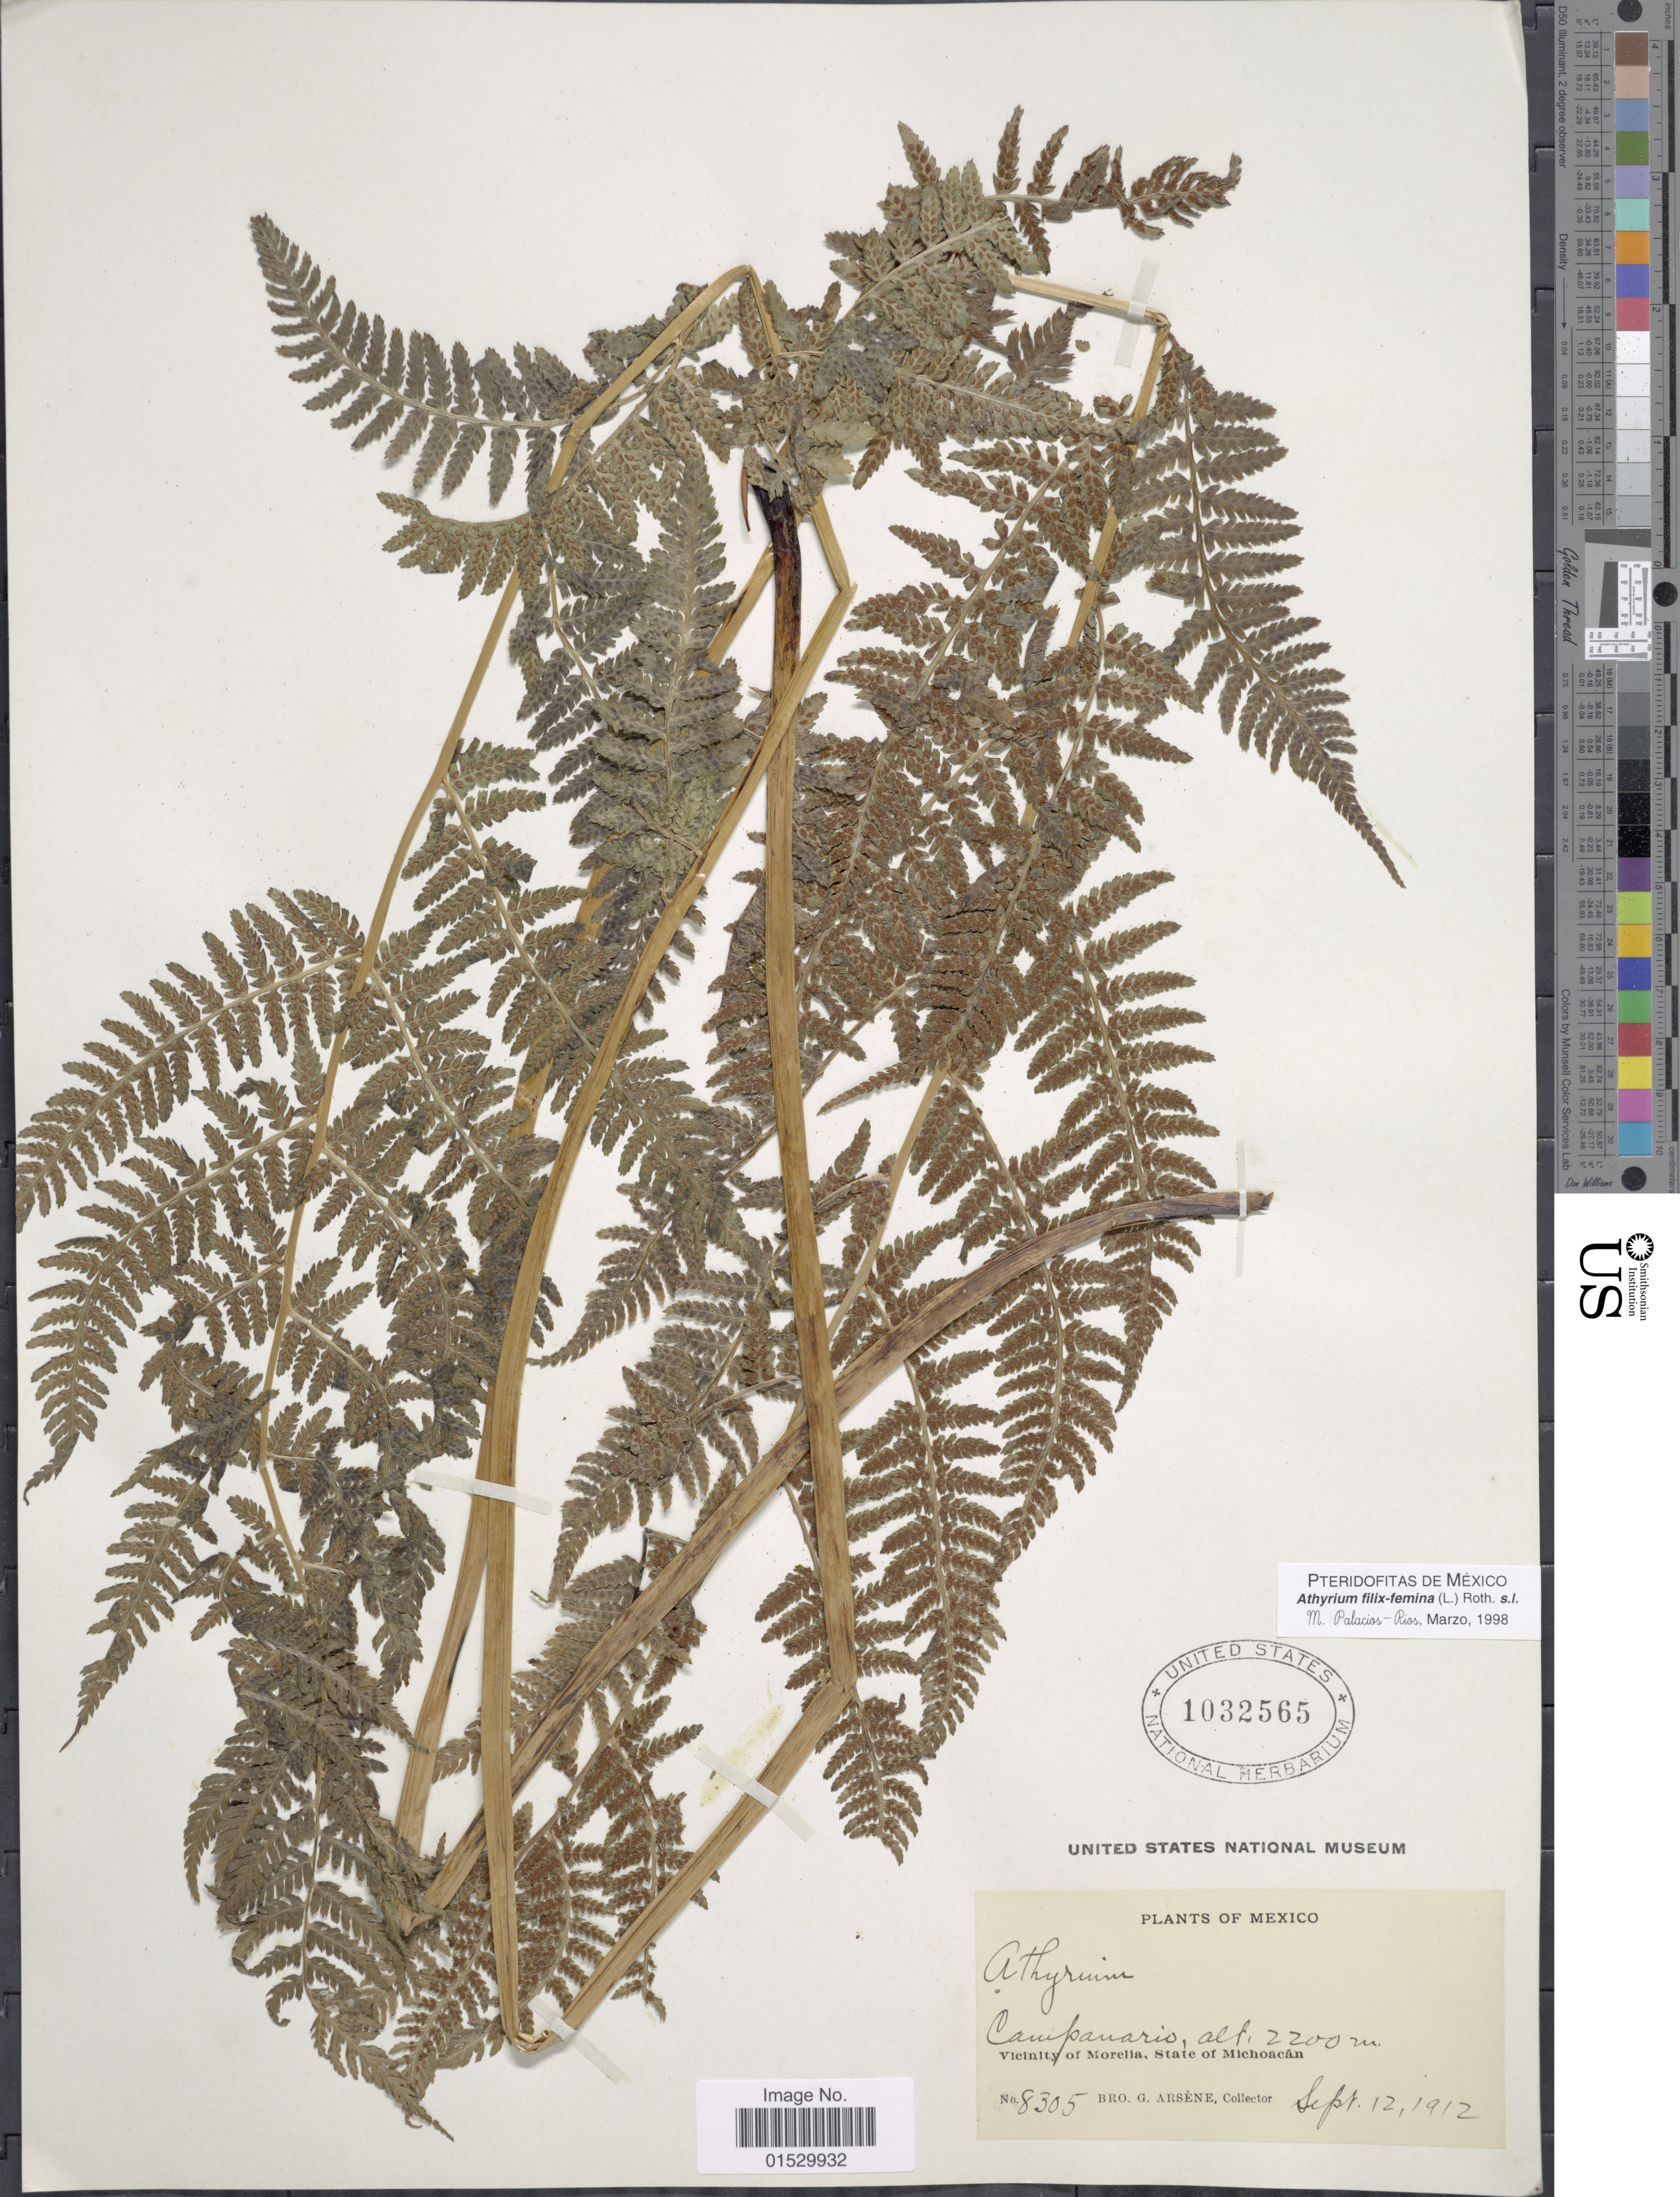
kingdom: Plantae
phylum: Tracheophyta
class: Polypodiopsida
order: Polypodiales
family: Athyriaceae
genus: Athyrium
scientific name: Athyrium bourgeaui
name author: E. Fourn.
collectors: Bro. G. Arsène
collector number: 8305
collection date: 1912-09-12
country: Mexico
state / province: Michoacán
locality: Campanario, Vicinity of Morelia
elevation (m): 2200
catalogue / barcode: US 1032565